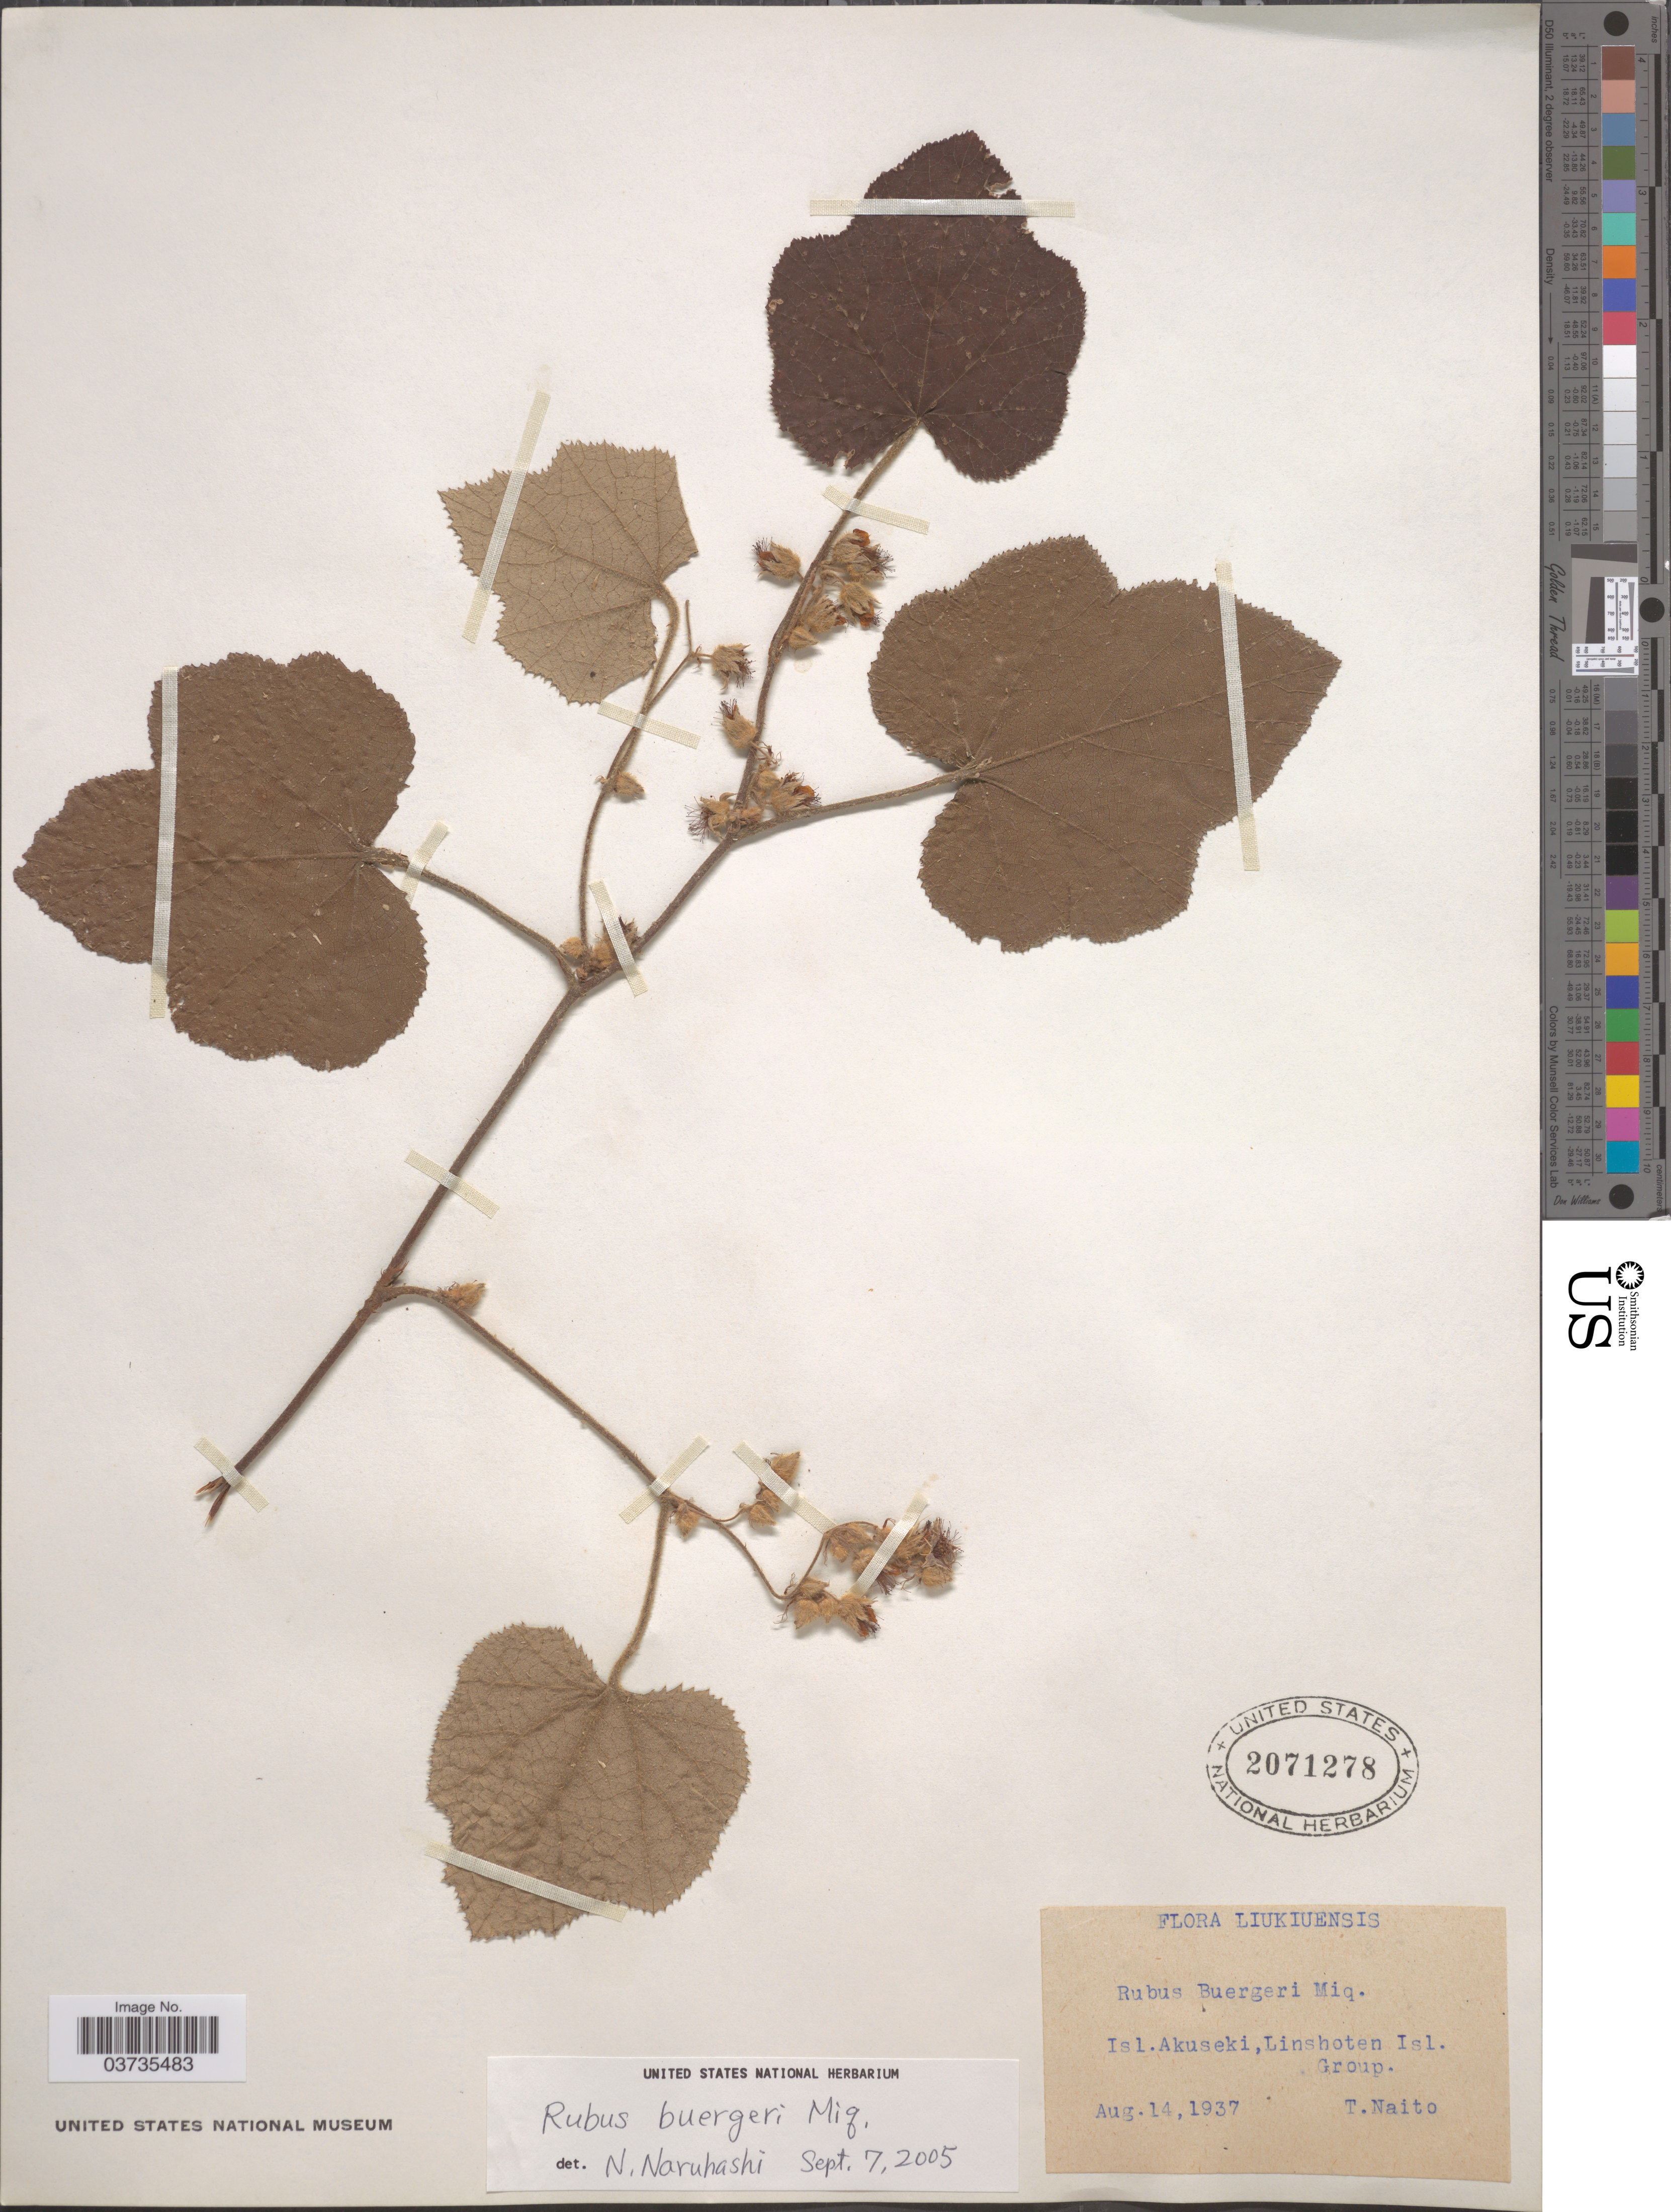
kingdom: Plantae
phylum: Tracheophyta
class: Magnoliopsida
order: Rosales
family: Rosaceae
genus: Rubus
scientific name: Rubus buergeri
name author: Miq.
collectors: T. Naito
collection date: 1937-08-14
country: Japan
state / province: Okinawa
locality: Liukiuensis. Isl. Akuseki, Linshoten Isl. Group.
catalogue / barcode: US 2071278